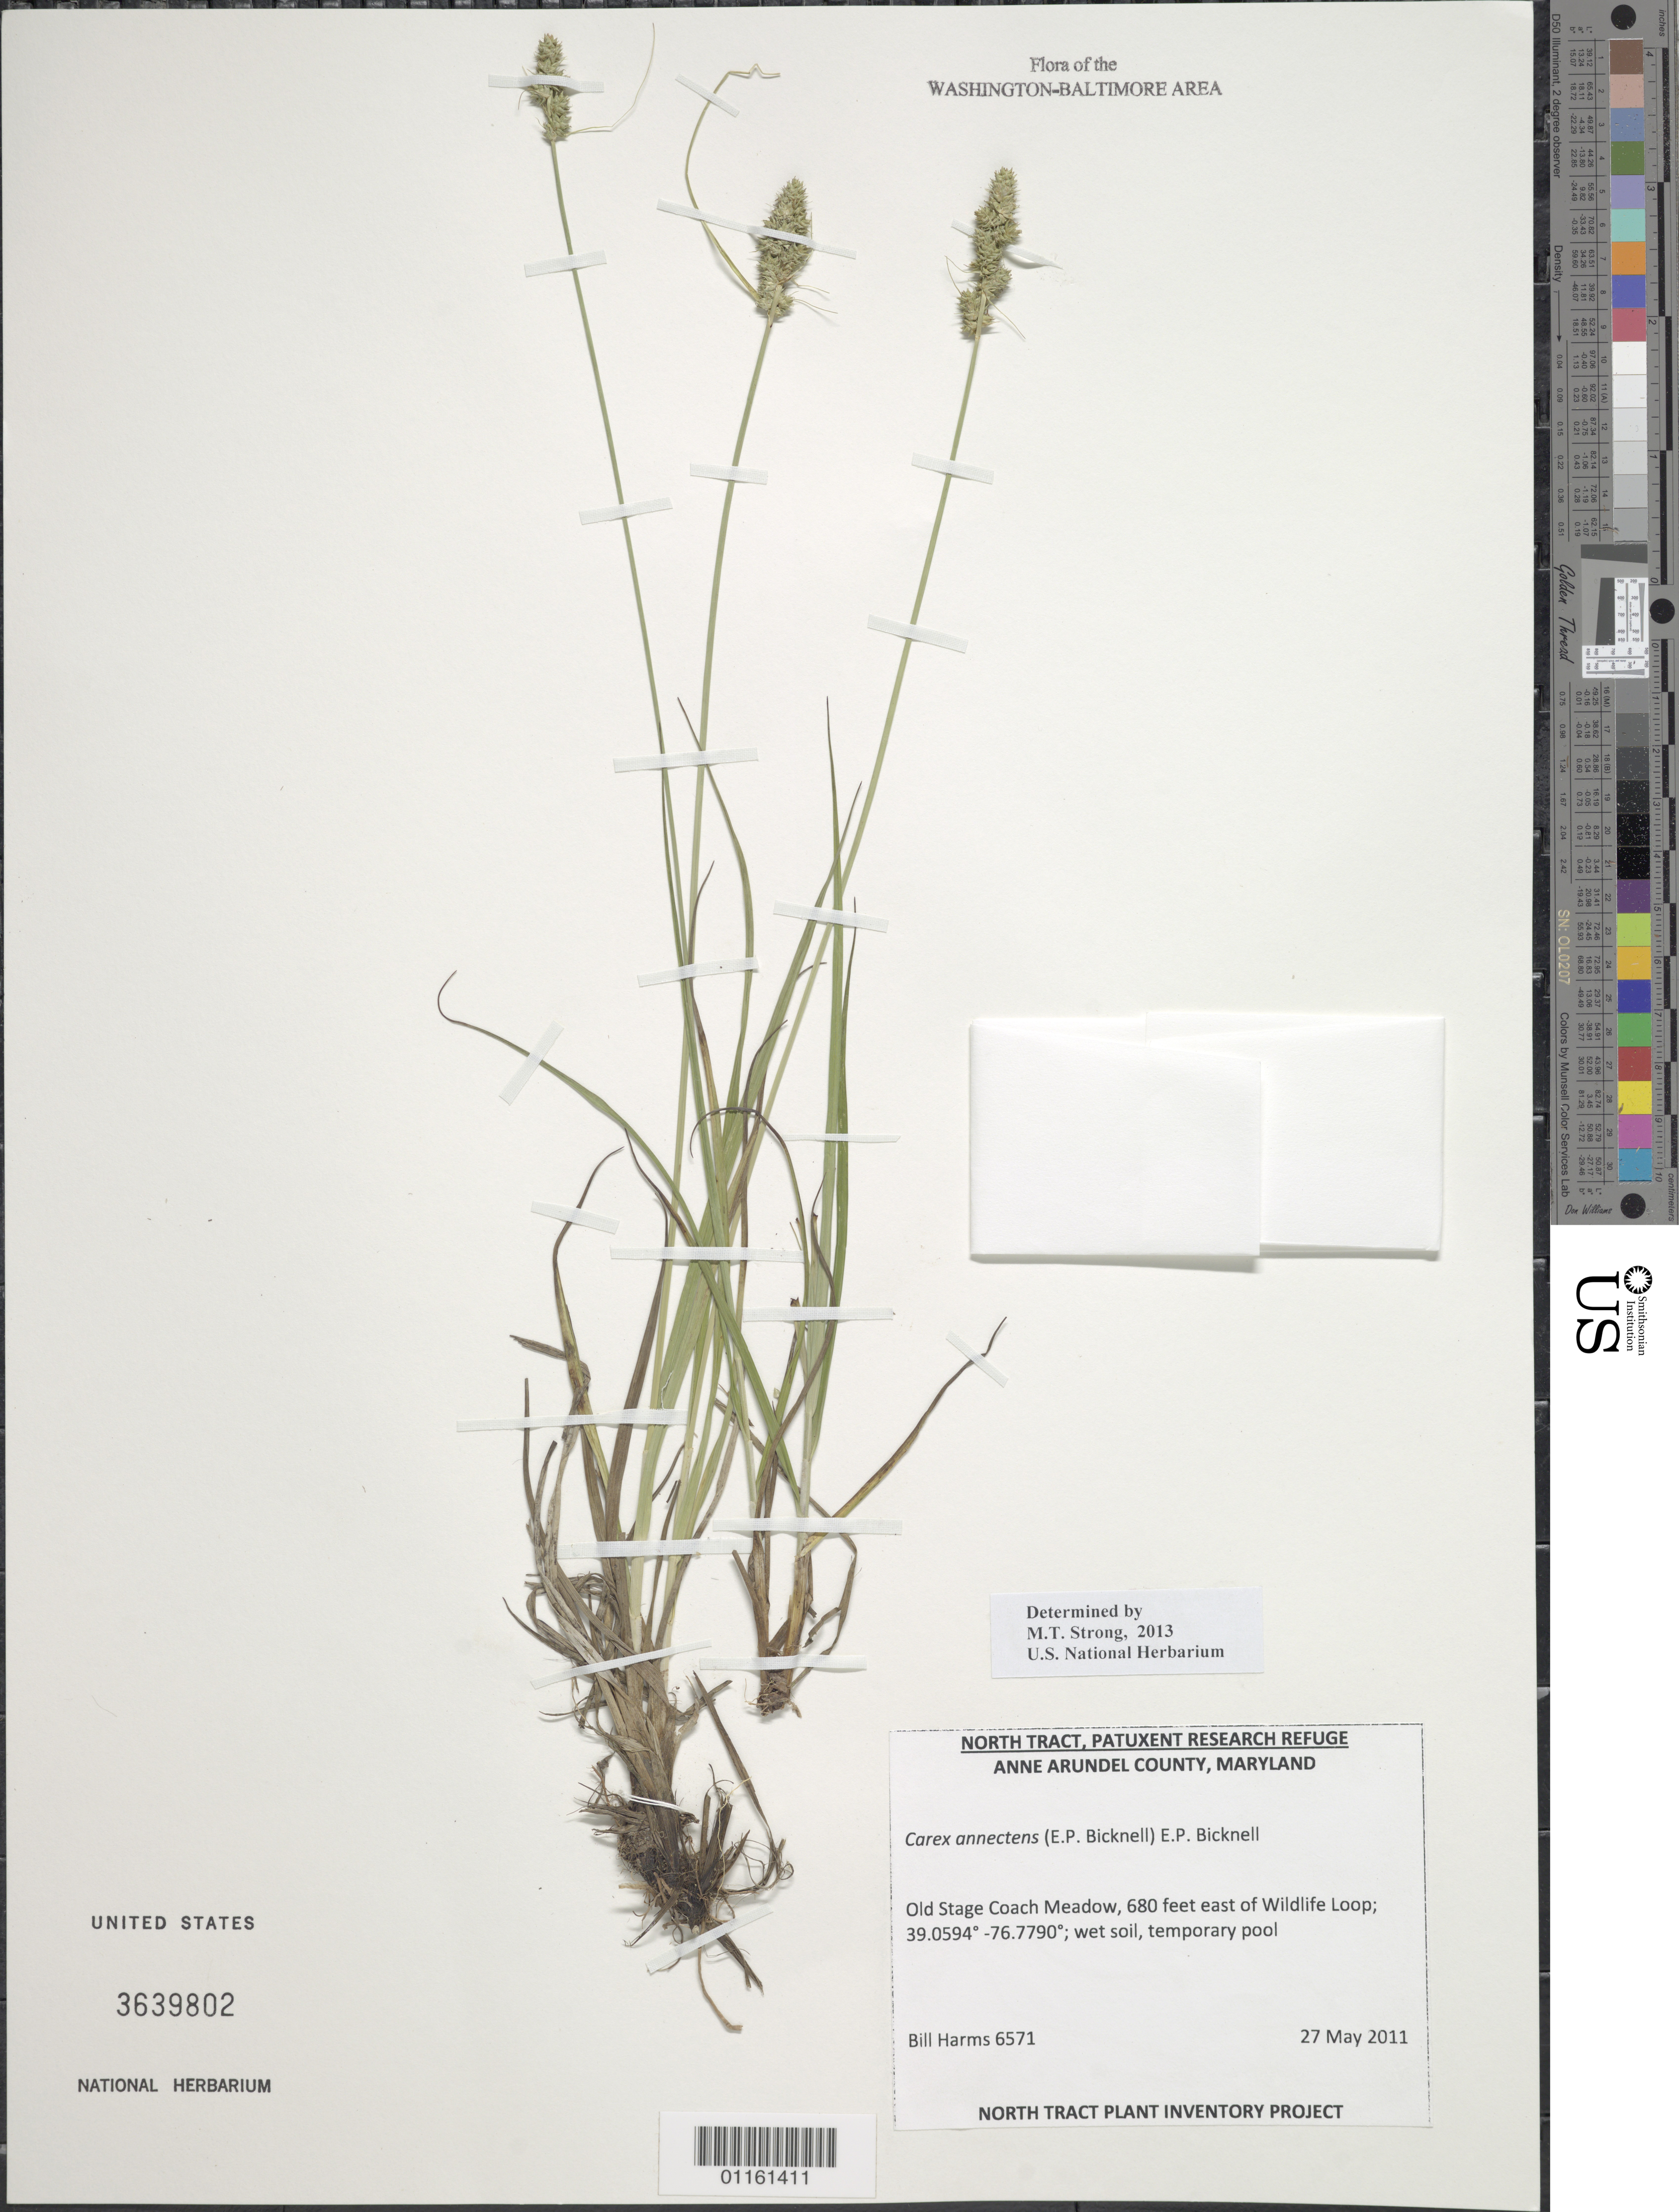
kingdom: Plantae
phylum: Tracheophyta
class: Liliopsida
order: Poales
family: Cyperaceae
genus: Carex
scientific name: Carex annectens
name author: (E.P. Bicknell) E.P. Bicknell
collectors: B. Harms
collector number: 6571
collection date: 2011-05-27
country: United States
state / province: Maryland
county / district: Anne Arundel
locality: Old Stage Coach Meadow, 680 feet east of Wildlife Loop.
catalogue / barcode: US 3639802